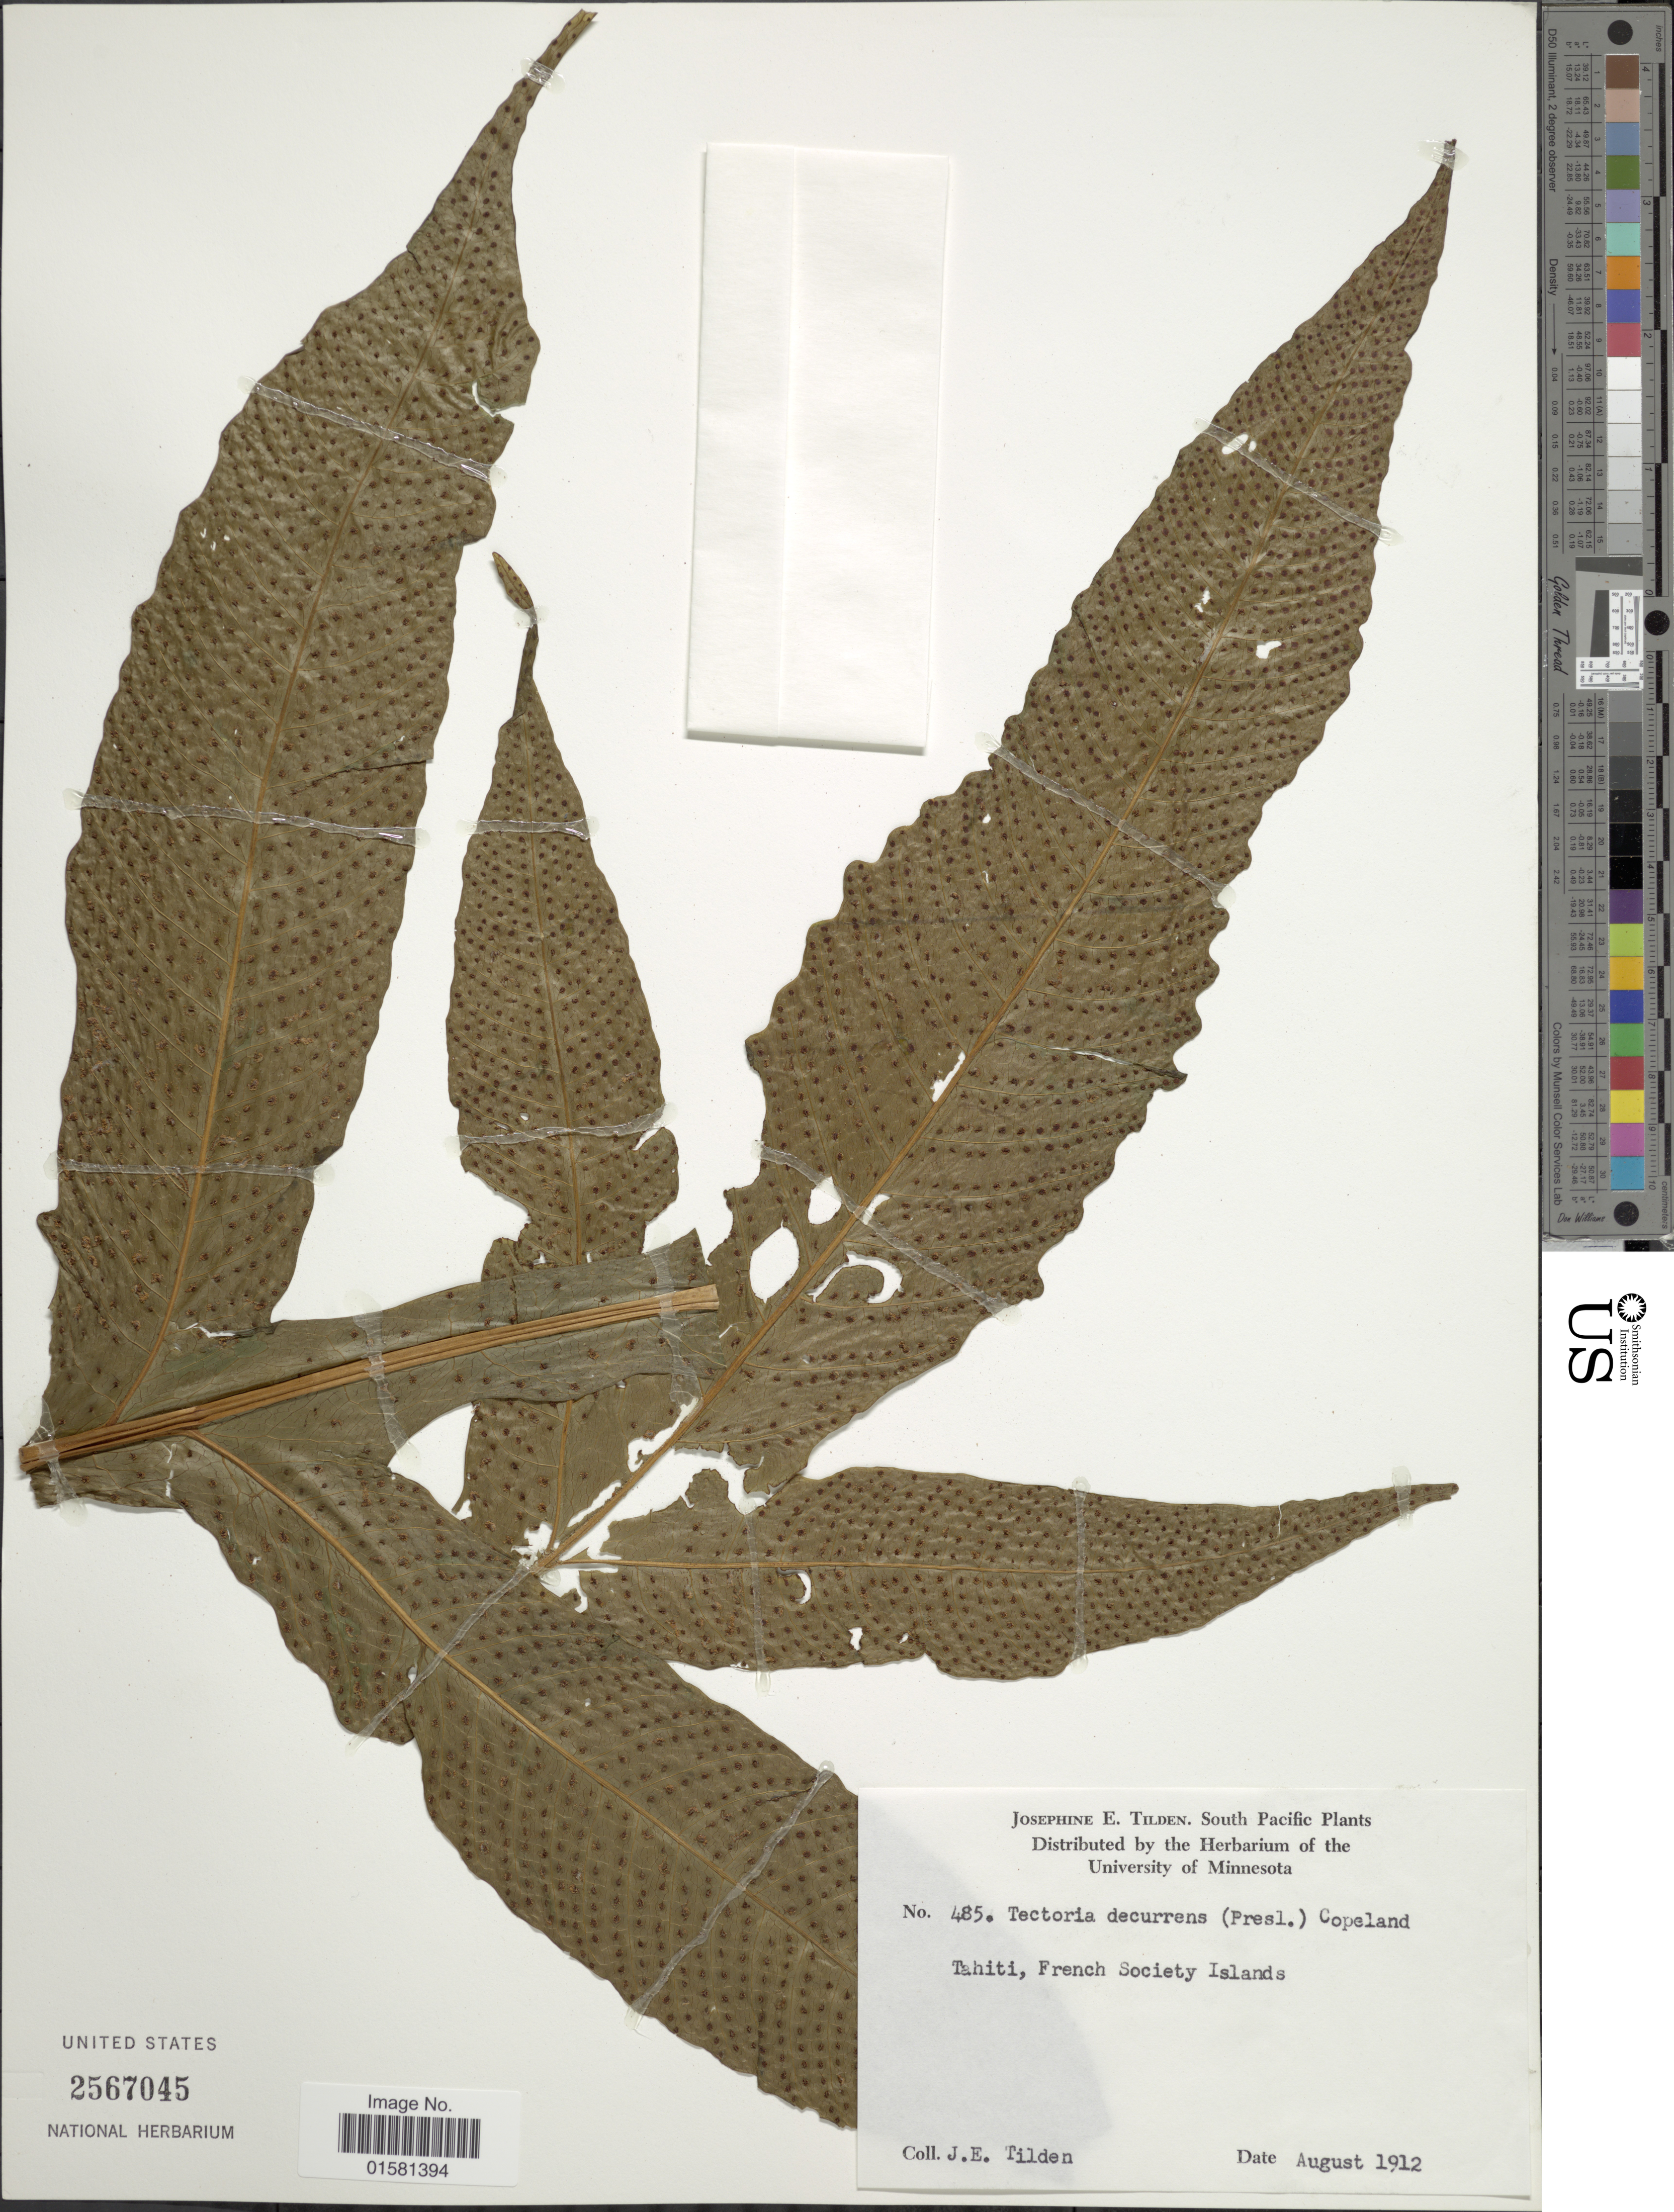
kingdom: Plantae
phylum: Tracheophyta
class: Polypodiopsida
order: Polypodiales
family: Tectariaceae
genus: Tectaria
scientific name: Tectaria decurrens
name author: (Presel.) Copel. in Elmer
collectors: J. E. Tilden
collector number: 485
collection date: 1912-08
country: French Polynesia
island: Tahiti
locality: Tahiti French Society Islands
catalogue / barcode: US 2567045